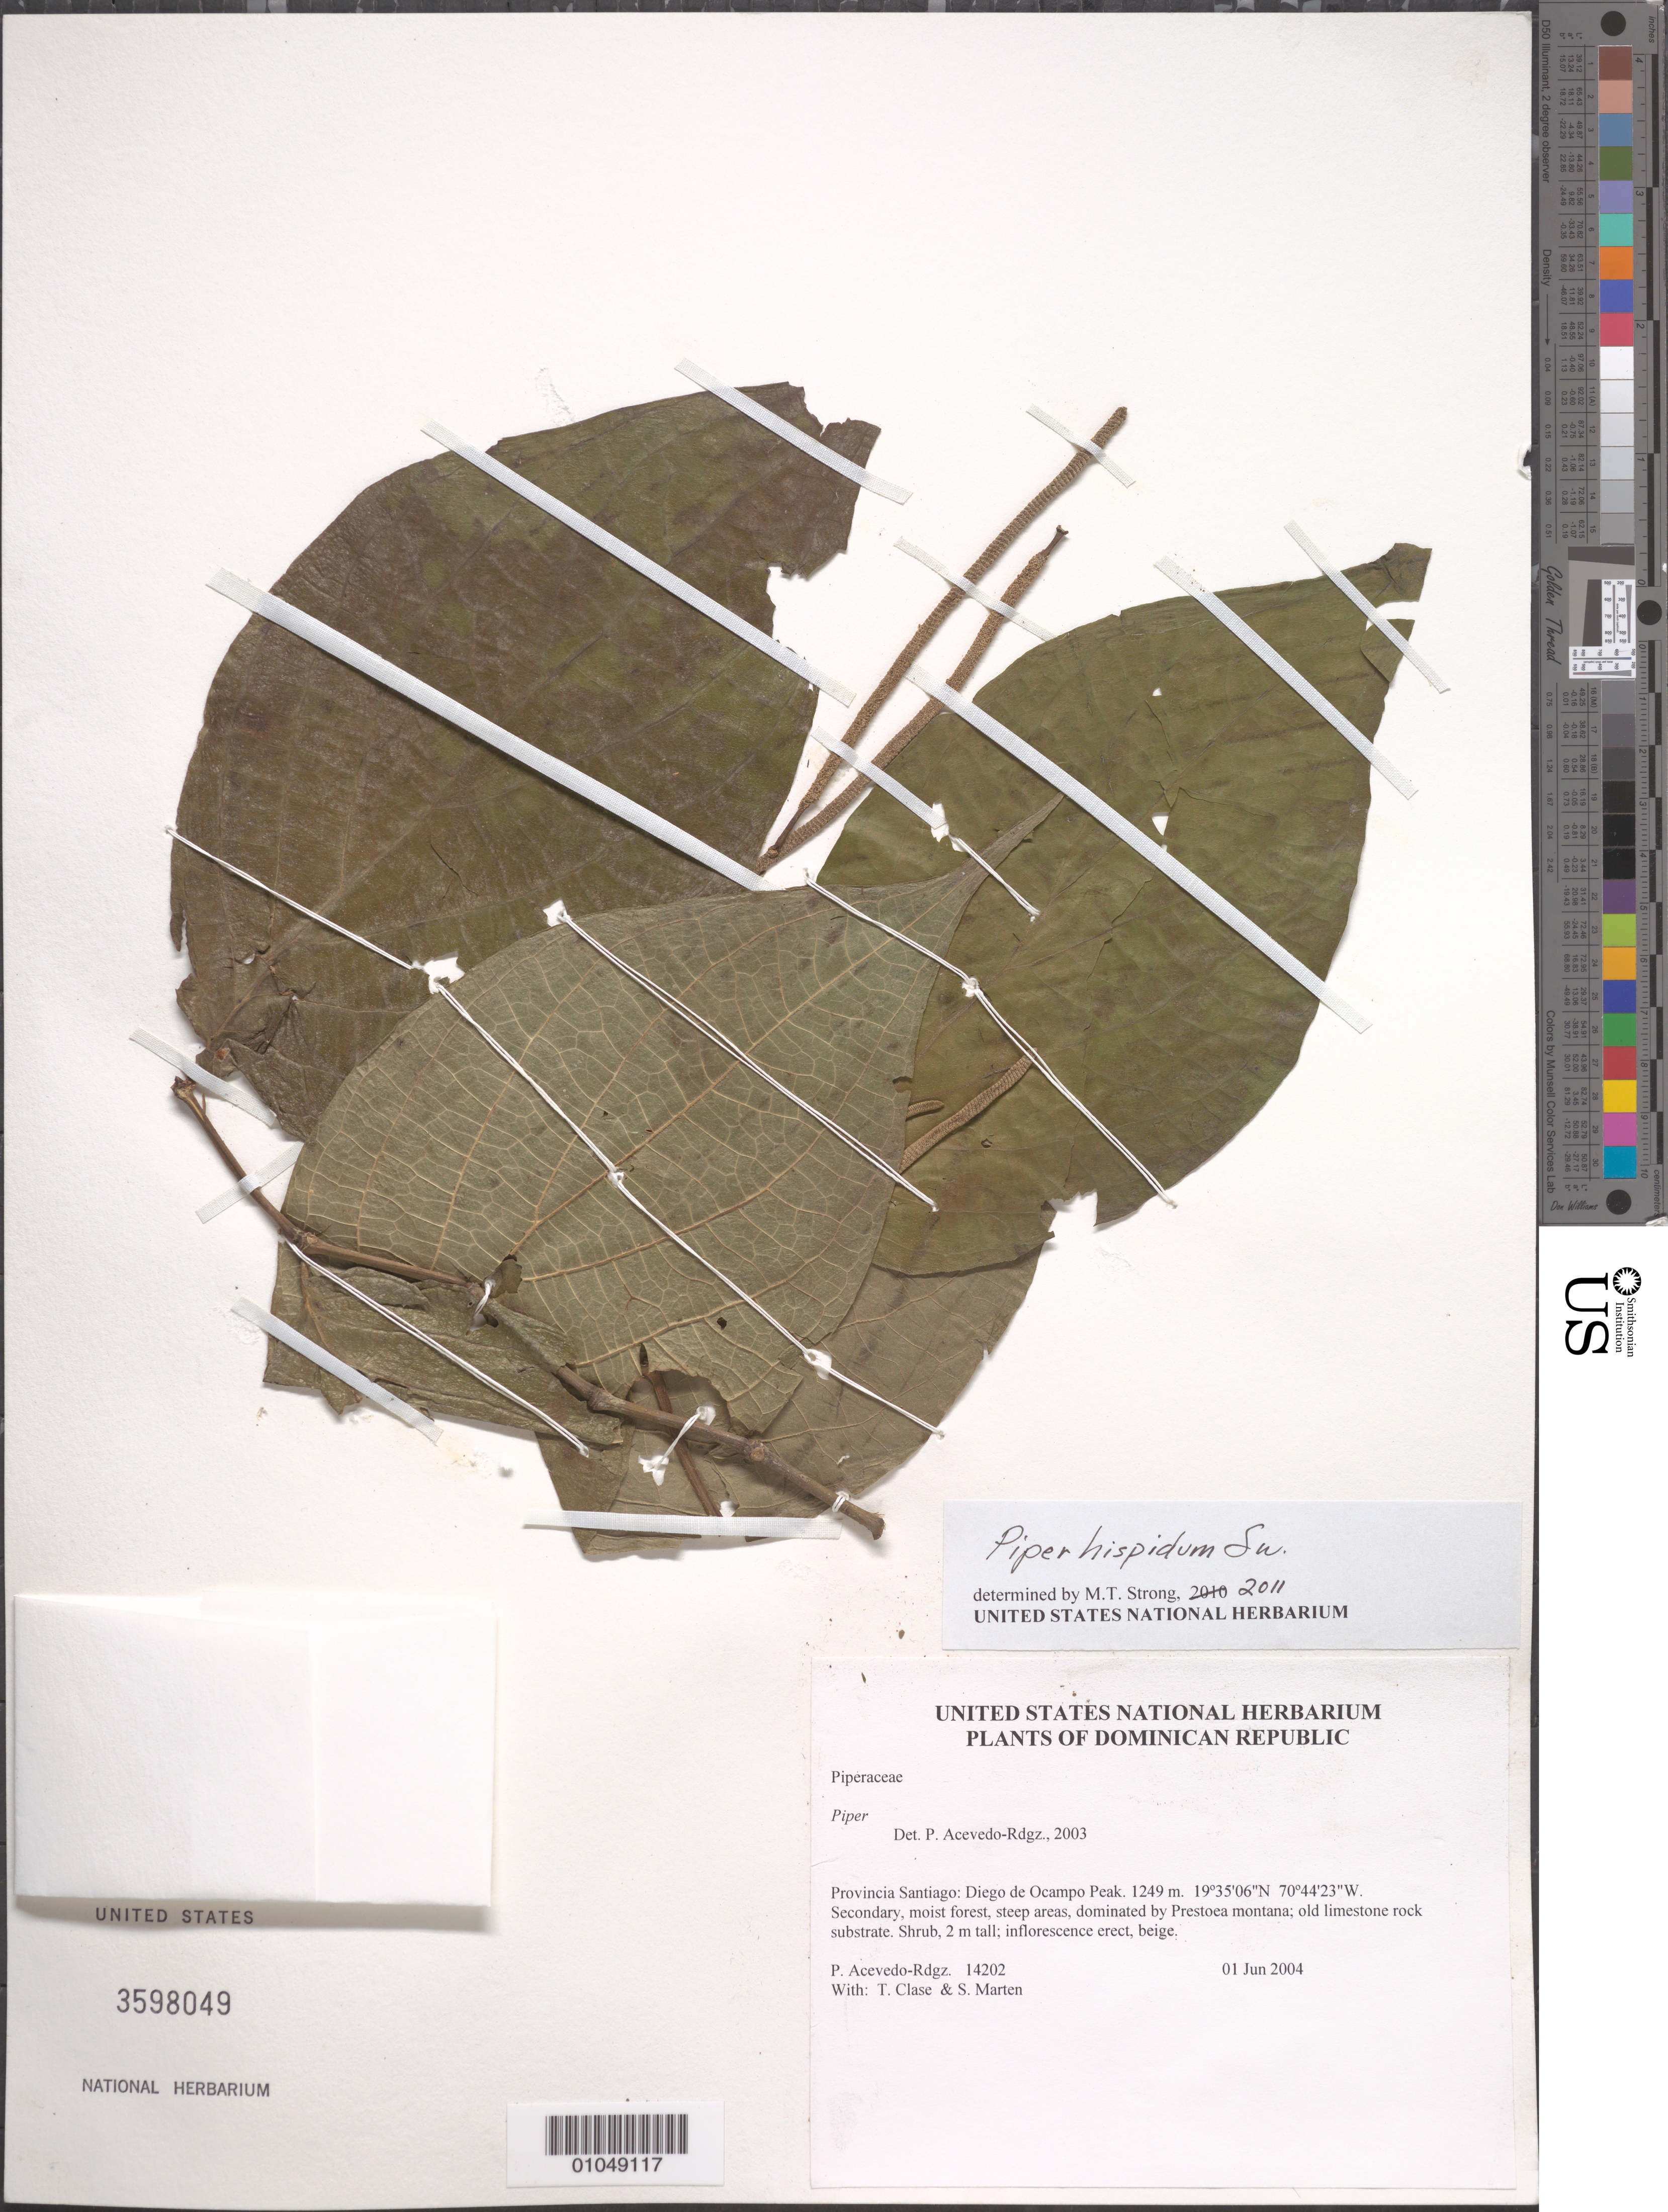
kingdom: Plantae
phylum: Tracheophyta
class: Magnoliopsida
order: Piperales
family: Piperaceae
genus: Piper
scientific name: Piper hispidum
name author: Sw.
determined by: Strong, M. T., (US), Smithsonian Institution - National Museum of Natural History (UNITED STATES)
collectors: P. Acevedo-Rodr., T. Clase & S. Marten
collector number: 14202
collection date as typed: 01 Jun 2004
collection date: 2004-06-01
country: Dominican Republic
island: Hispaniola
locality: Provincia Santiago: Diego de Ocampo Peak.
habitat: Secondary, moist forest, steep areas, dominated by Prestoea montana; old limestone rock substrate.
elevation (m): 1249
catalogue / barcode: US 3598049